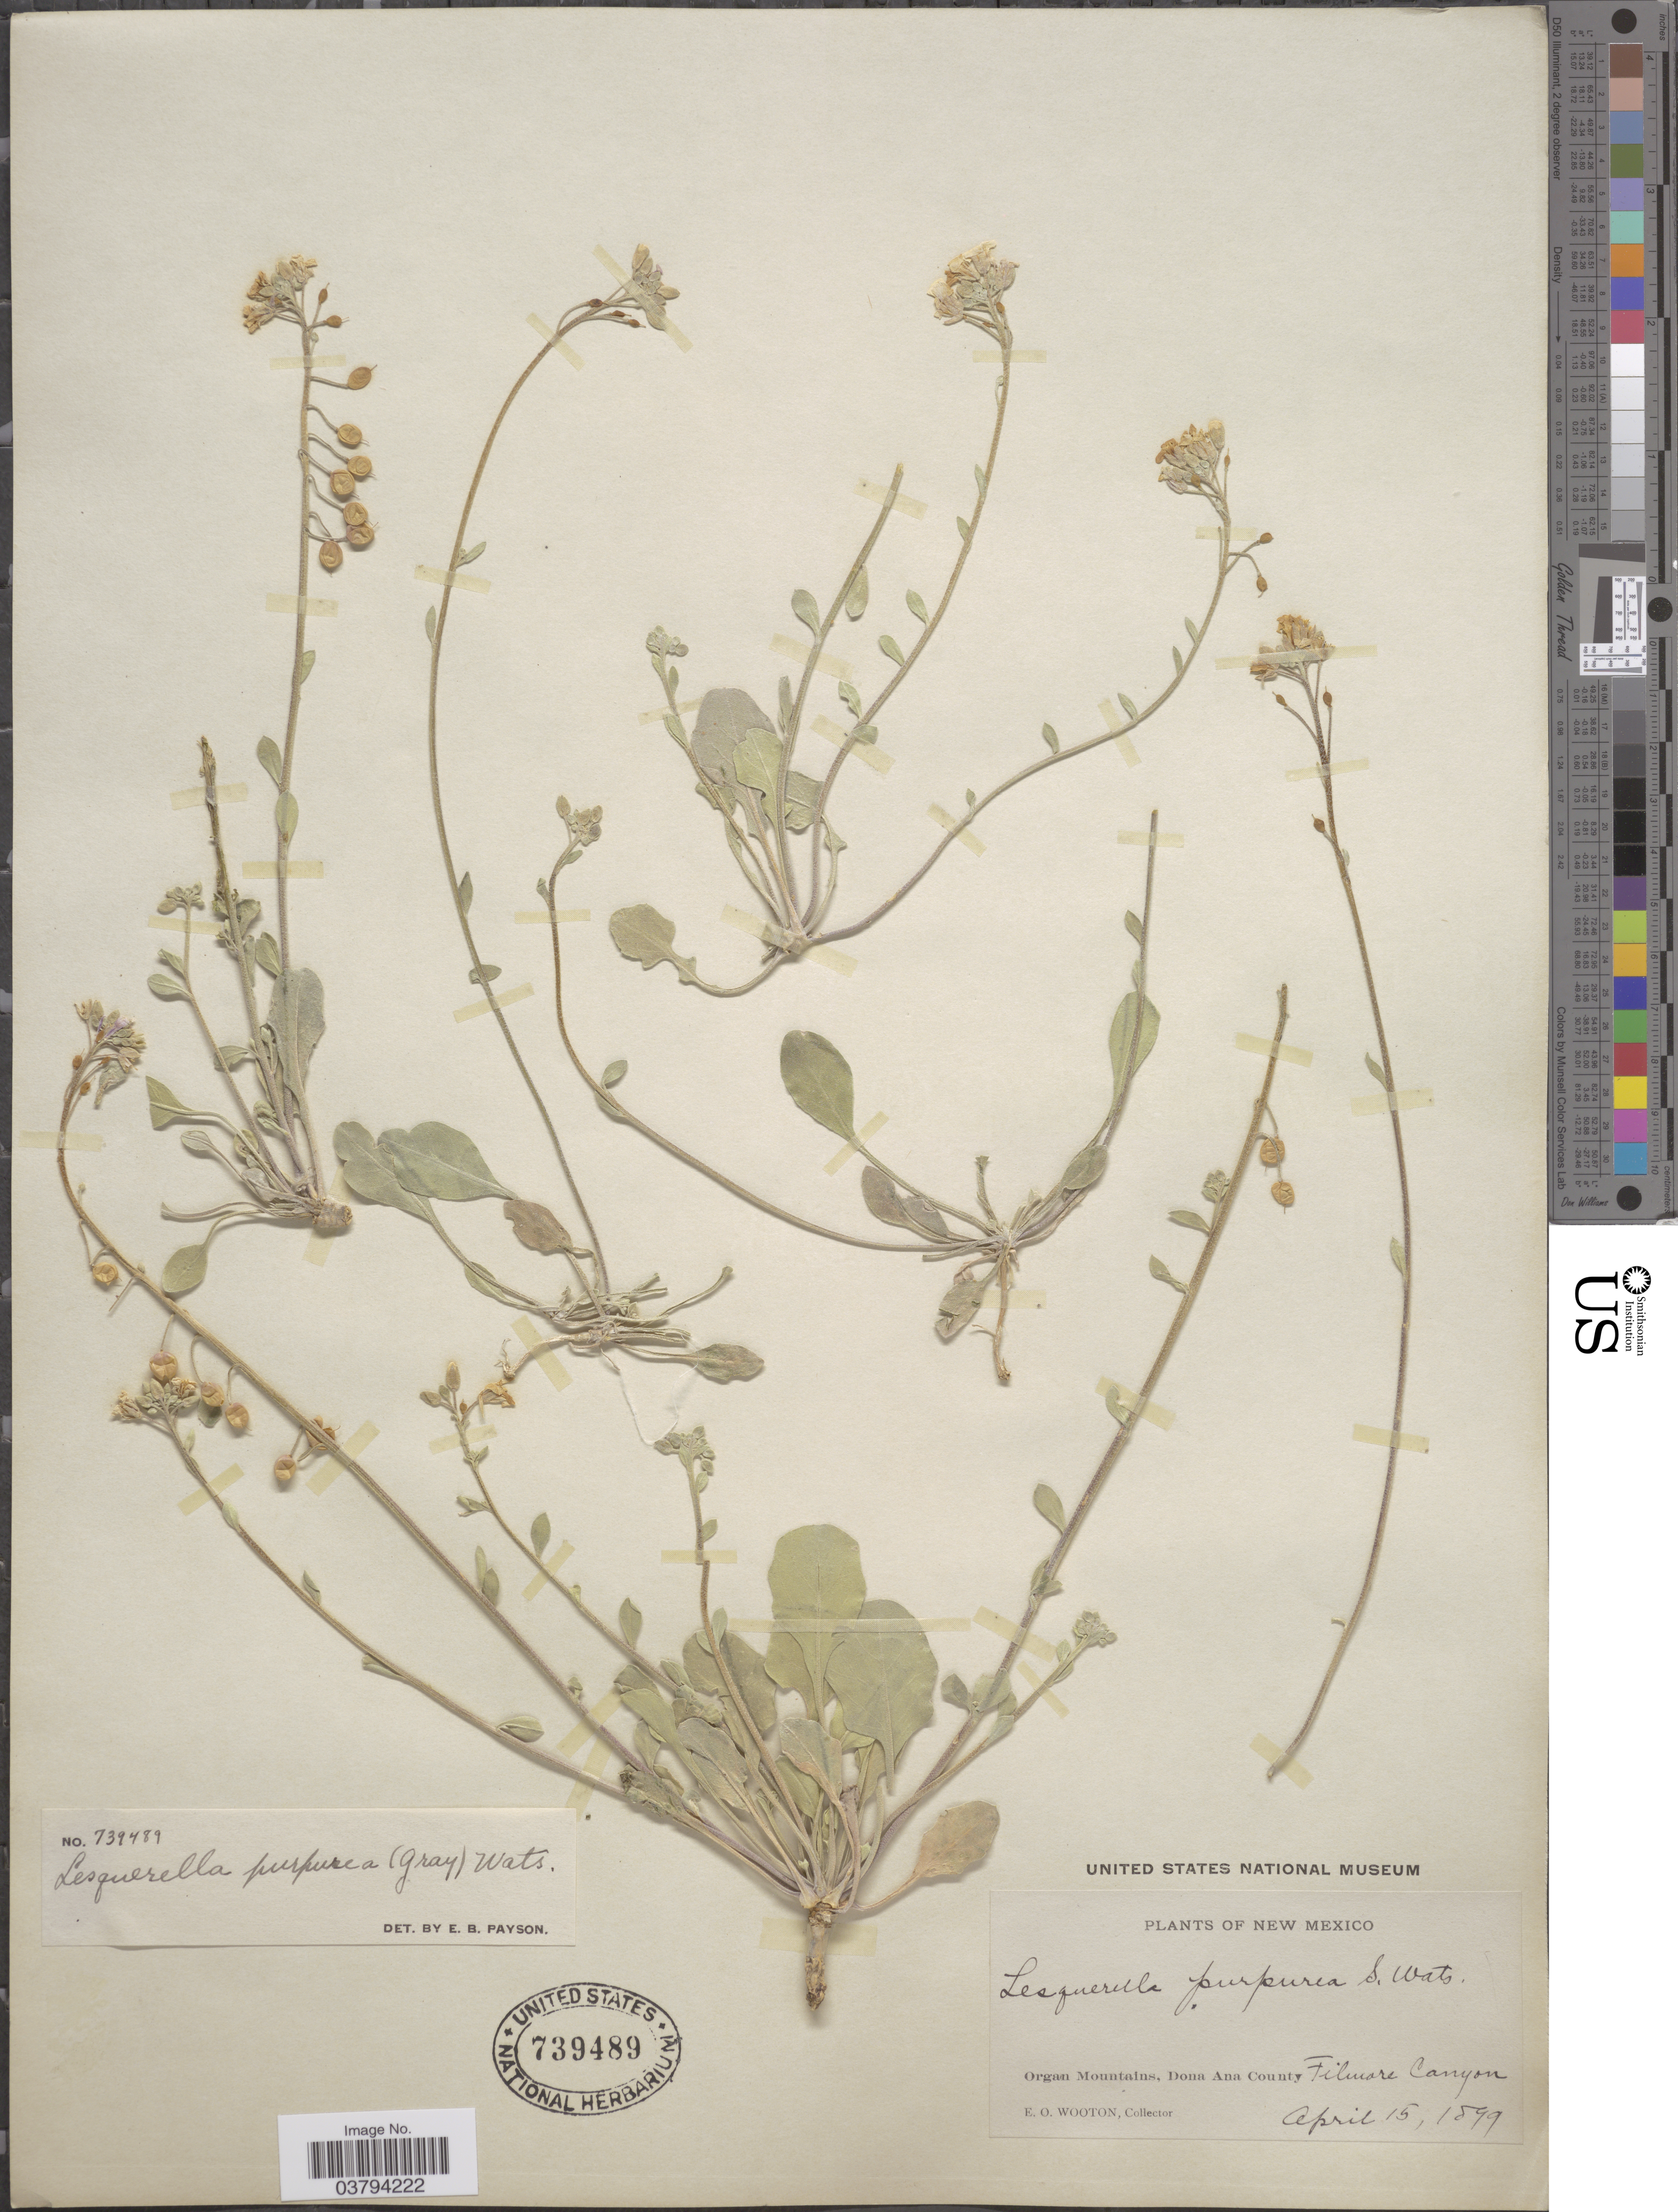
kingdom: Plantae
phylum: Tracheophyta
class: Magnoliopsida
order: Brassicales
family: Brassicaceae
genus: Lesquerella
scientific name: Lesquerella purpurea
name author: (A. Gray) S. Watson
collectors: E. O. Wooton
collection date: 1899-04-15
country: United States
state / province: New Mexico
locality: Organ Mountains, Dona Ana County. Filmore Canyon.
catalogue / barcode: US 739489